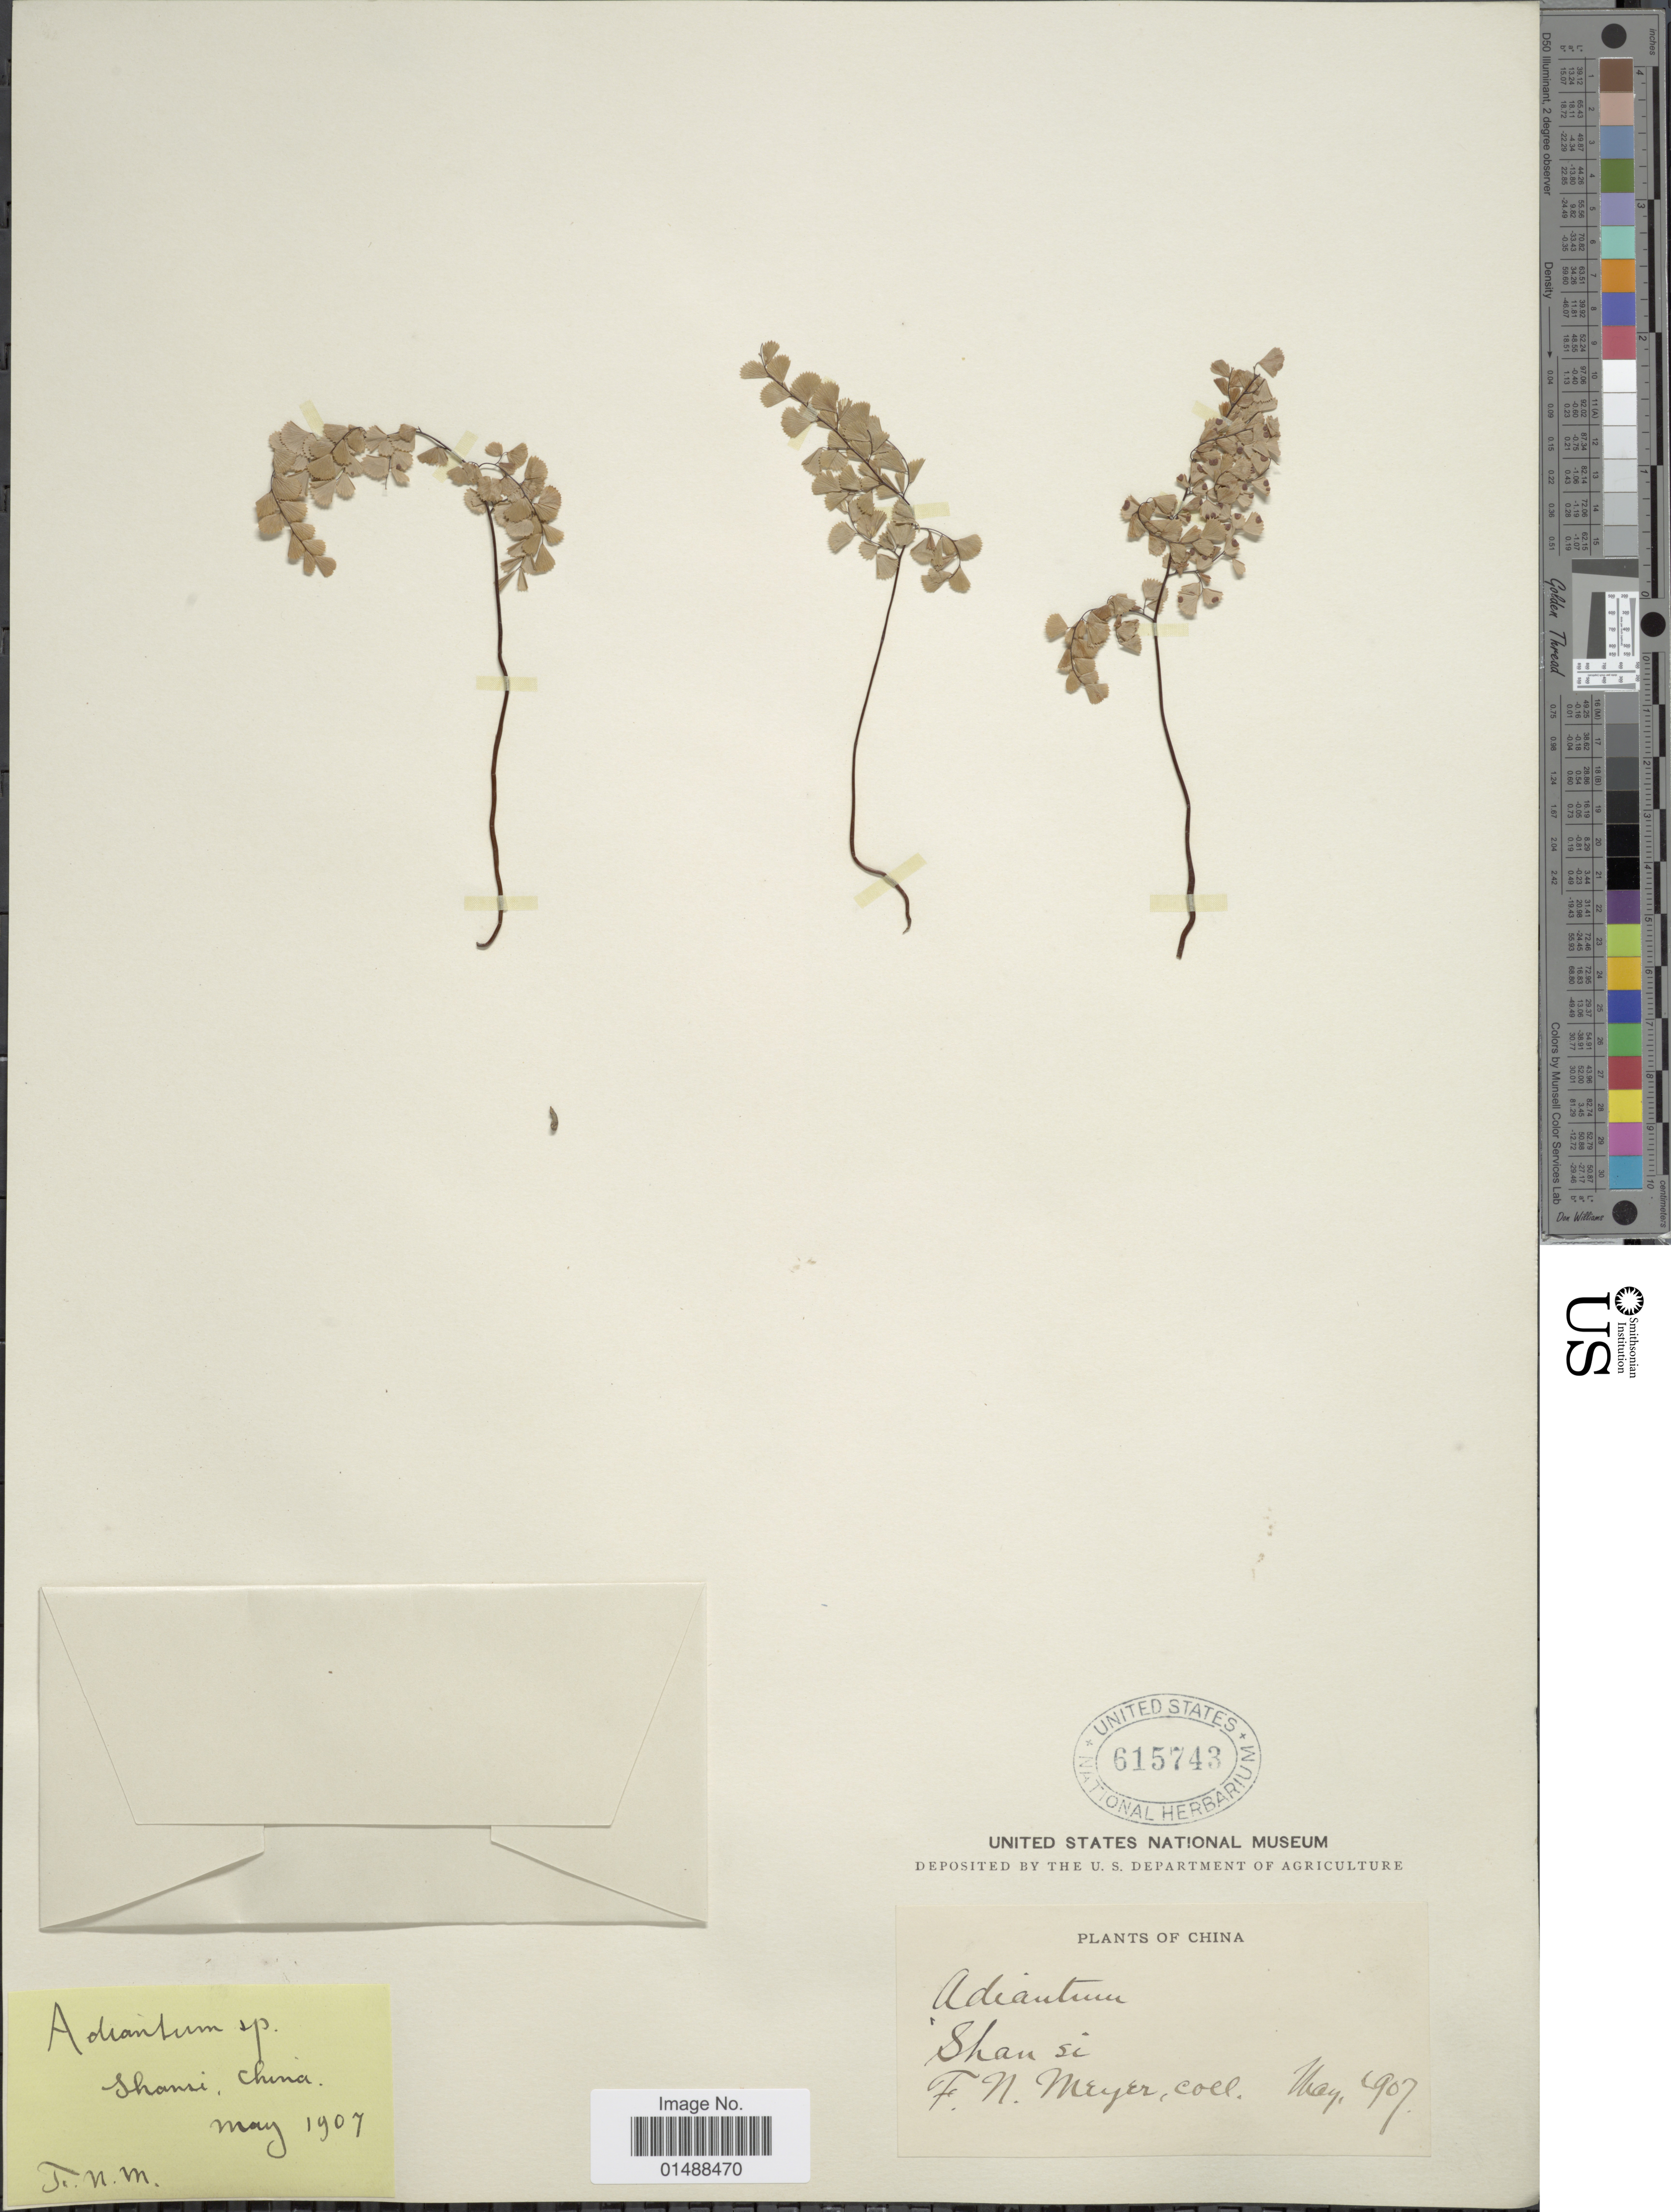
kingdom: Plantae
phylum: Tracheophyta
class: Polypodiopsida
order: Polypodiales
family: Pteridaceae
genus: Adiantum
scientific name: Adiantum monochlamys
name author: D.C. Eaton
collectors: F. N. Meyer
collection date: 1907-05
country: China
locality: China, Shan si.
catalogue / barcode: US 615743